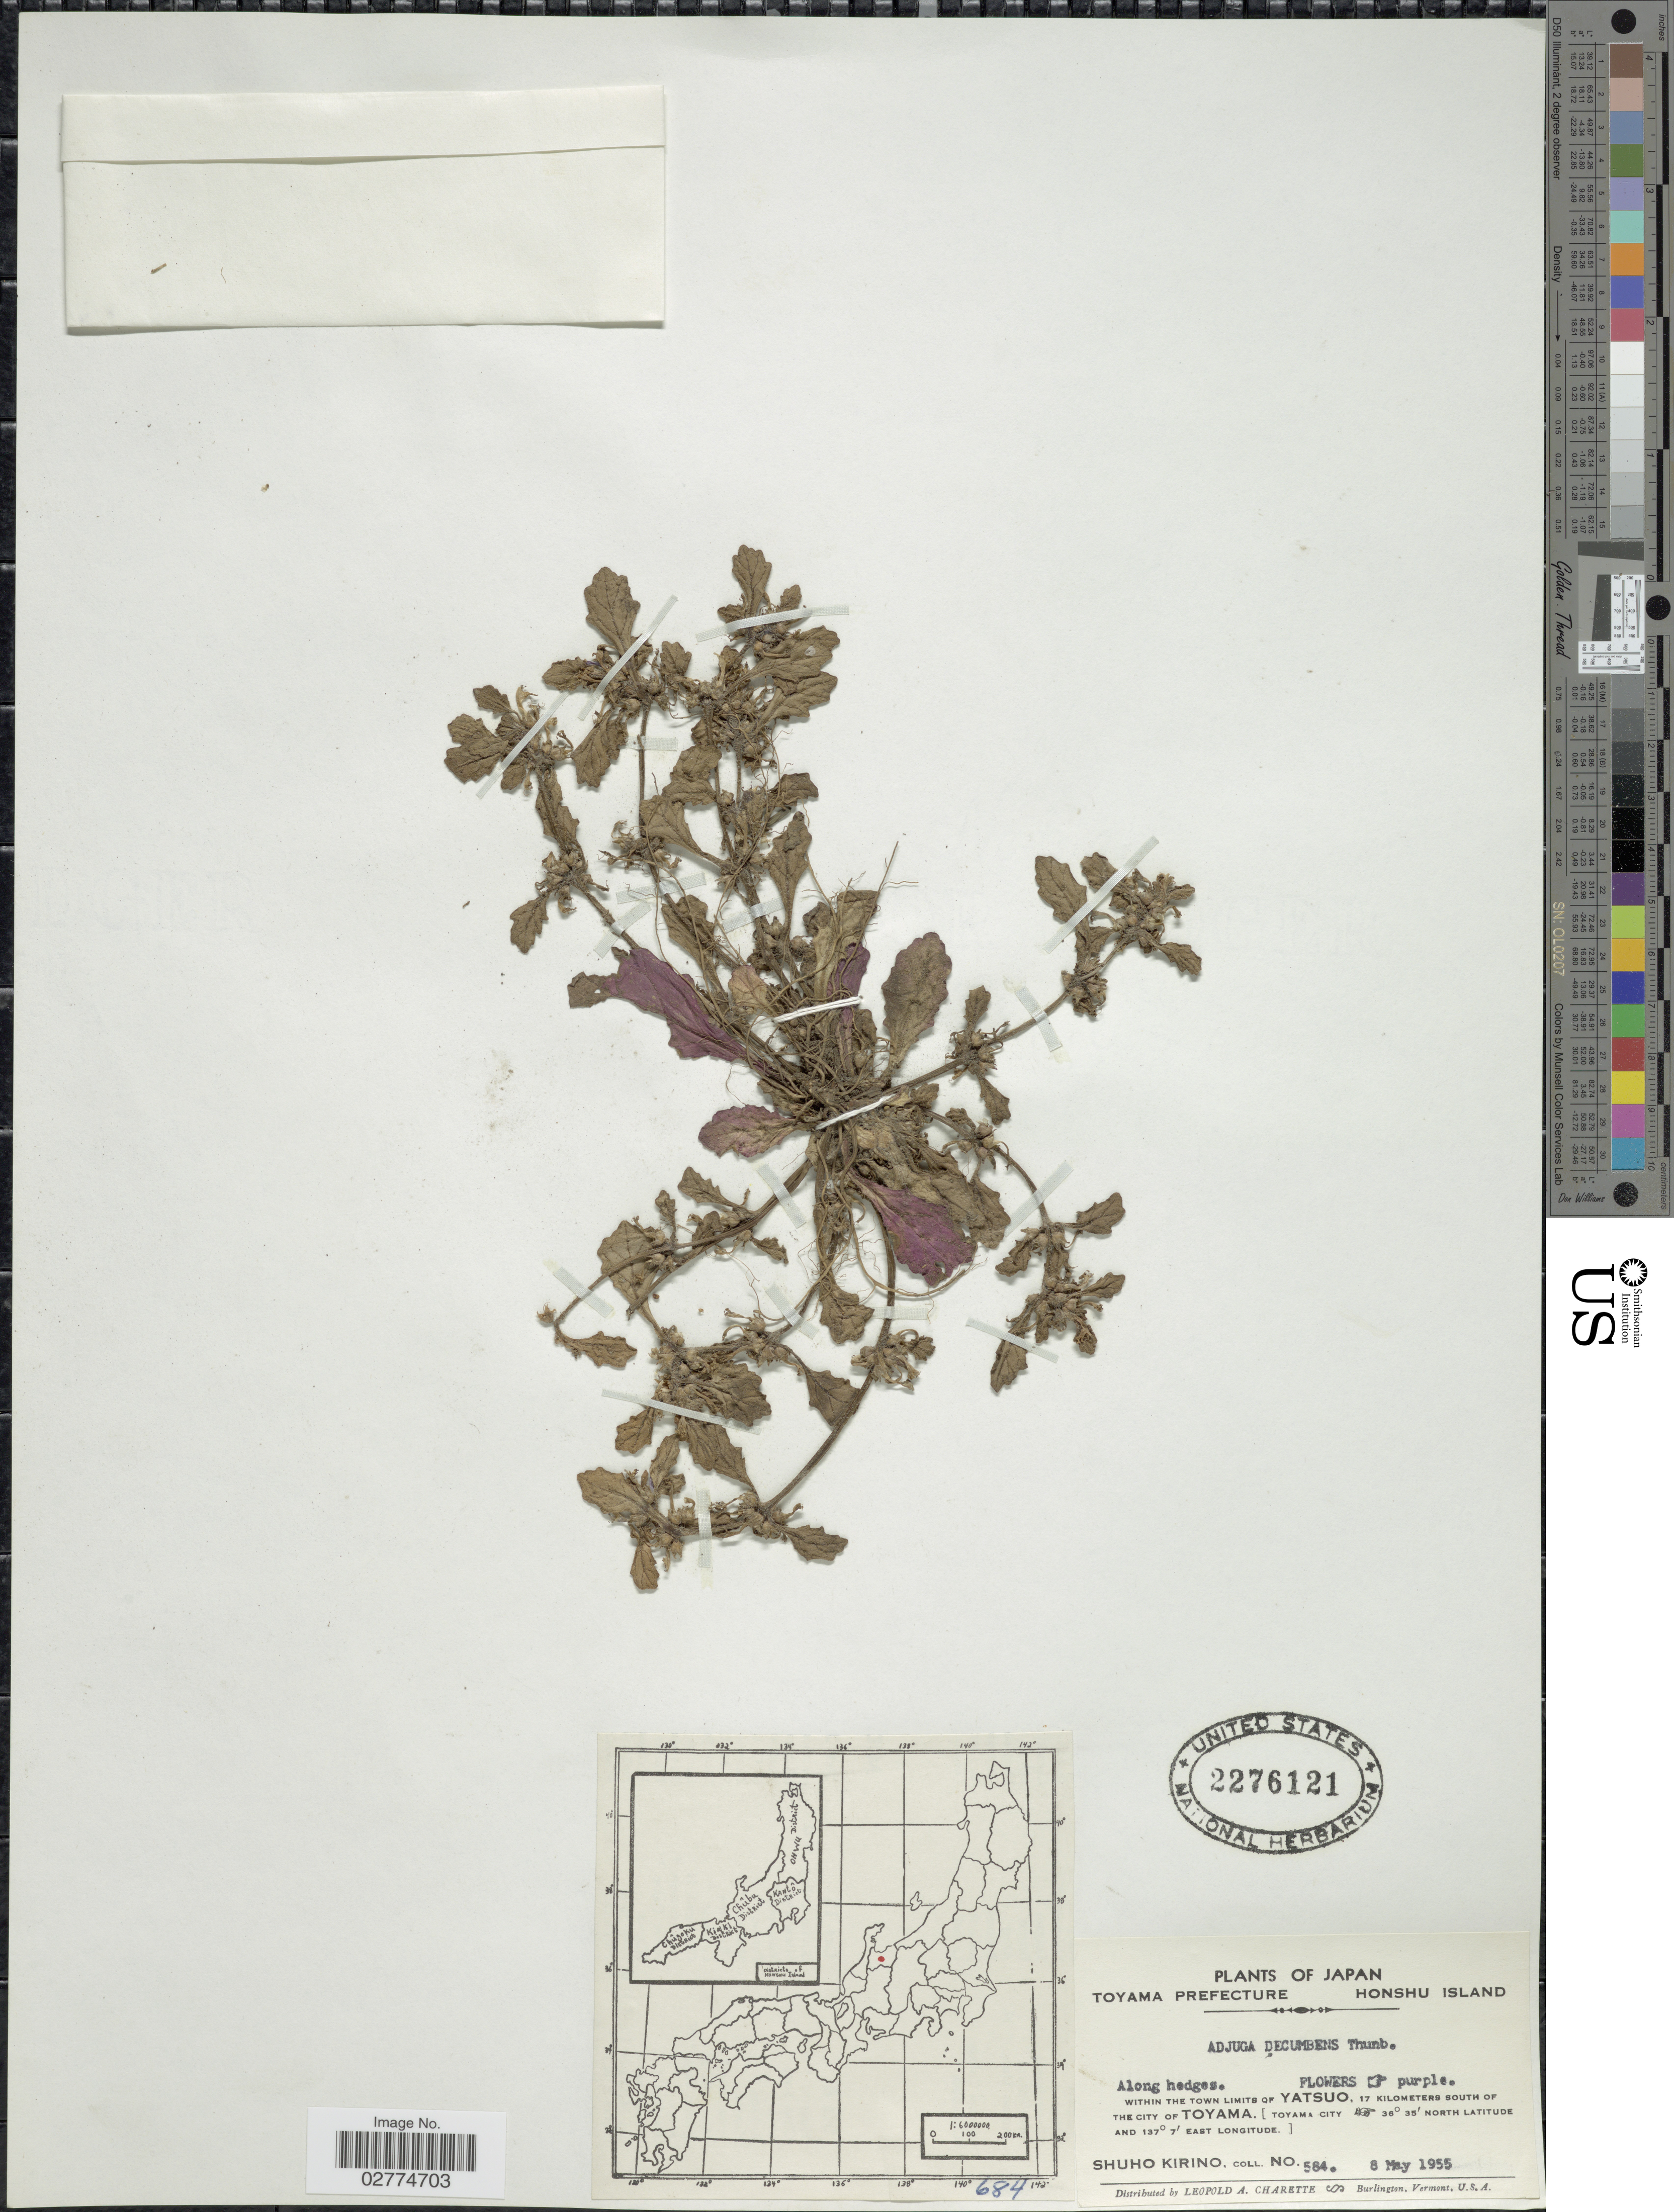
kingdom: Plantae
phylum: Tracheophyta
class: Magnoliopsida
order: Lamiales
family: Lamiaceae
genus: Ajuga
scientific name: Ajuga decumbens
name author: Thunb.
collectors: S. Kirino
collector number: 584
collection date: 1955-05-08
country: Japan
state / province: Toyama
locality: Toyama Prefecture, Honshu Island, Within the town limits of Yatsuo, 17 kilometers south of the city of Toyama [Toyama City].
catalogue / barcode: US 2276121